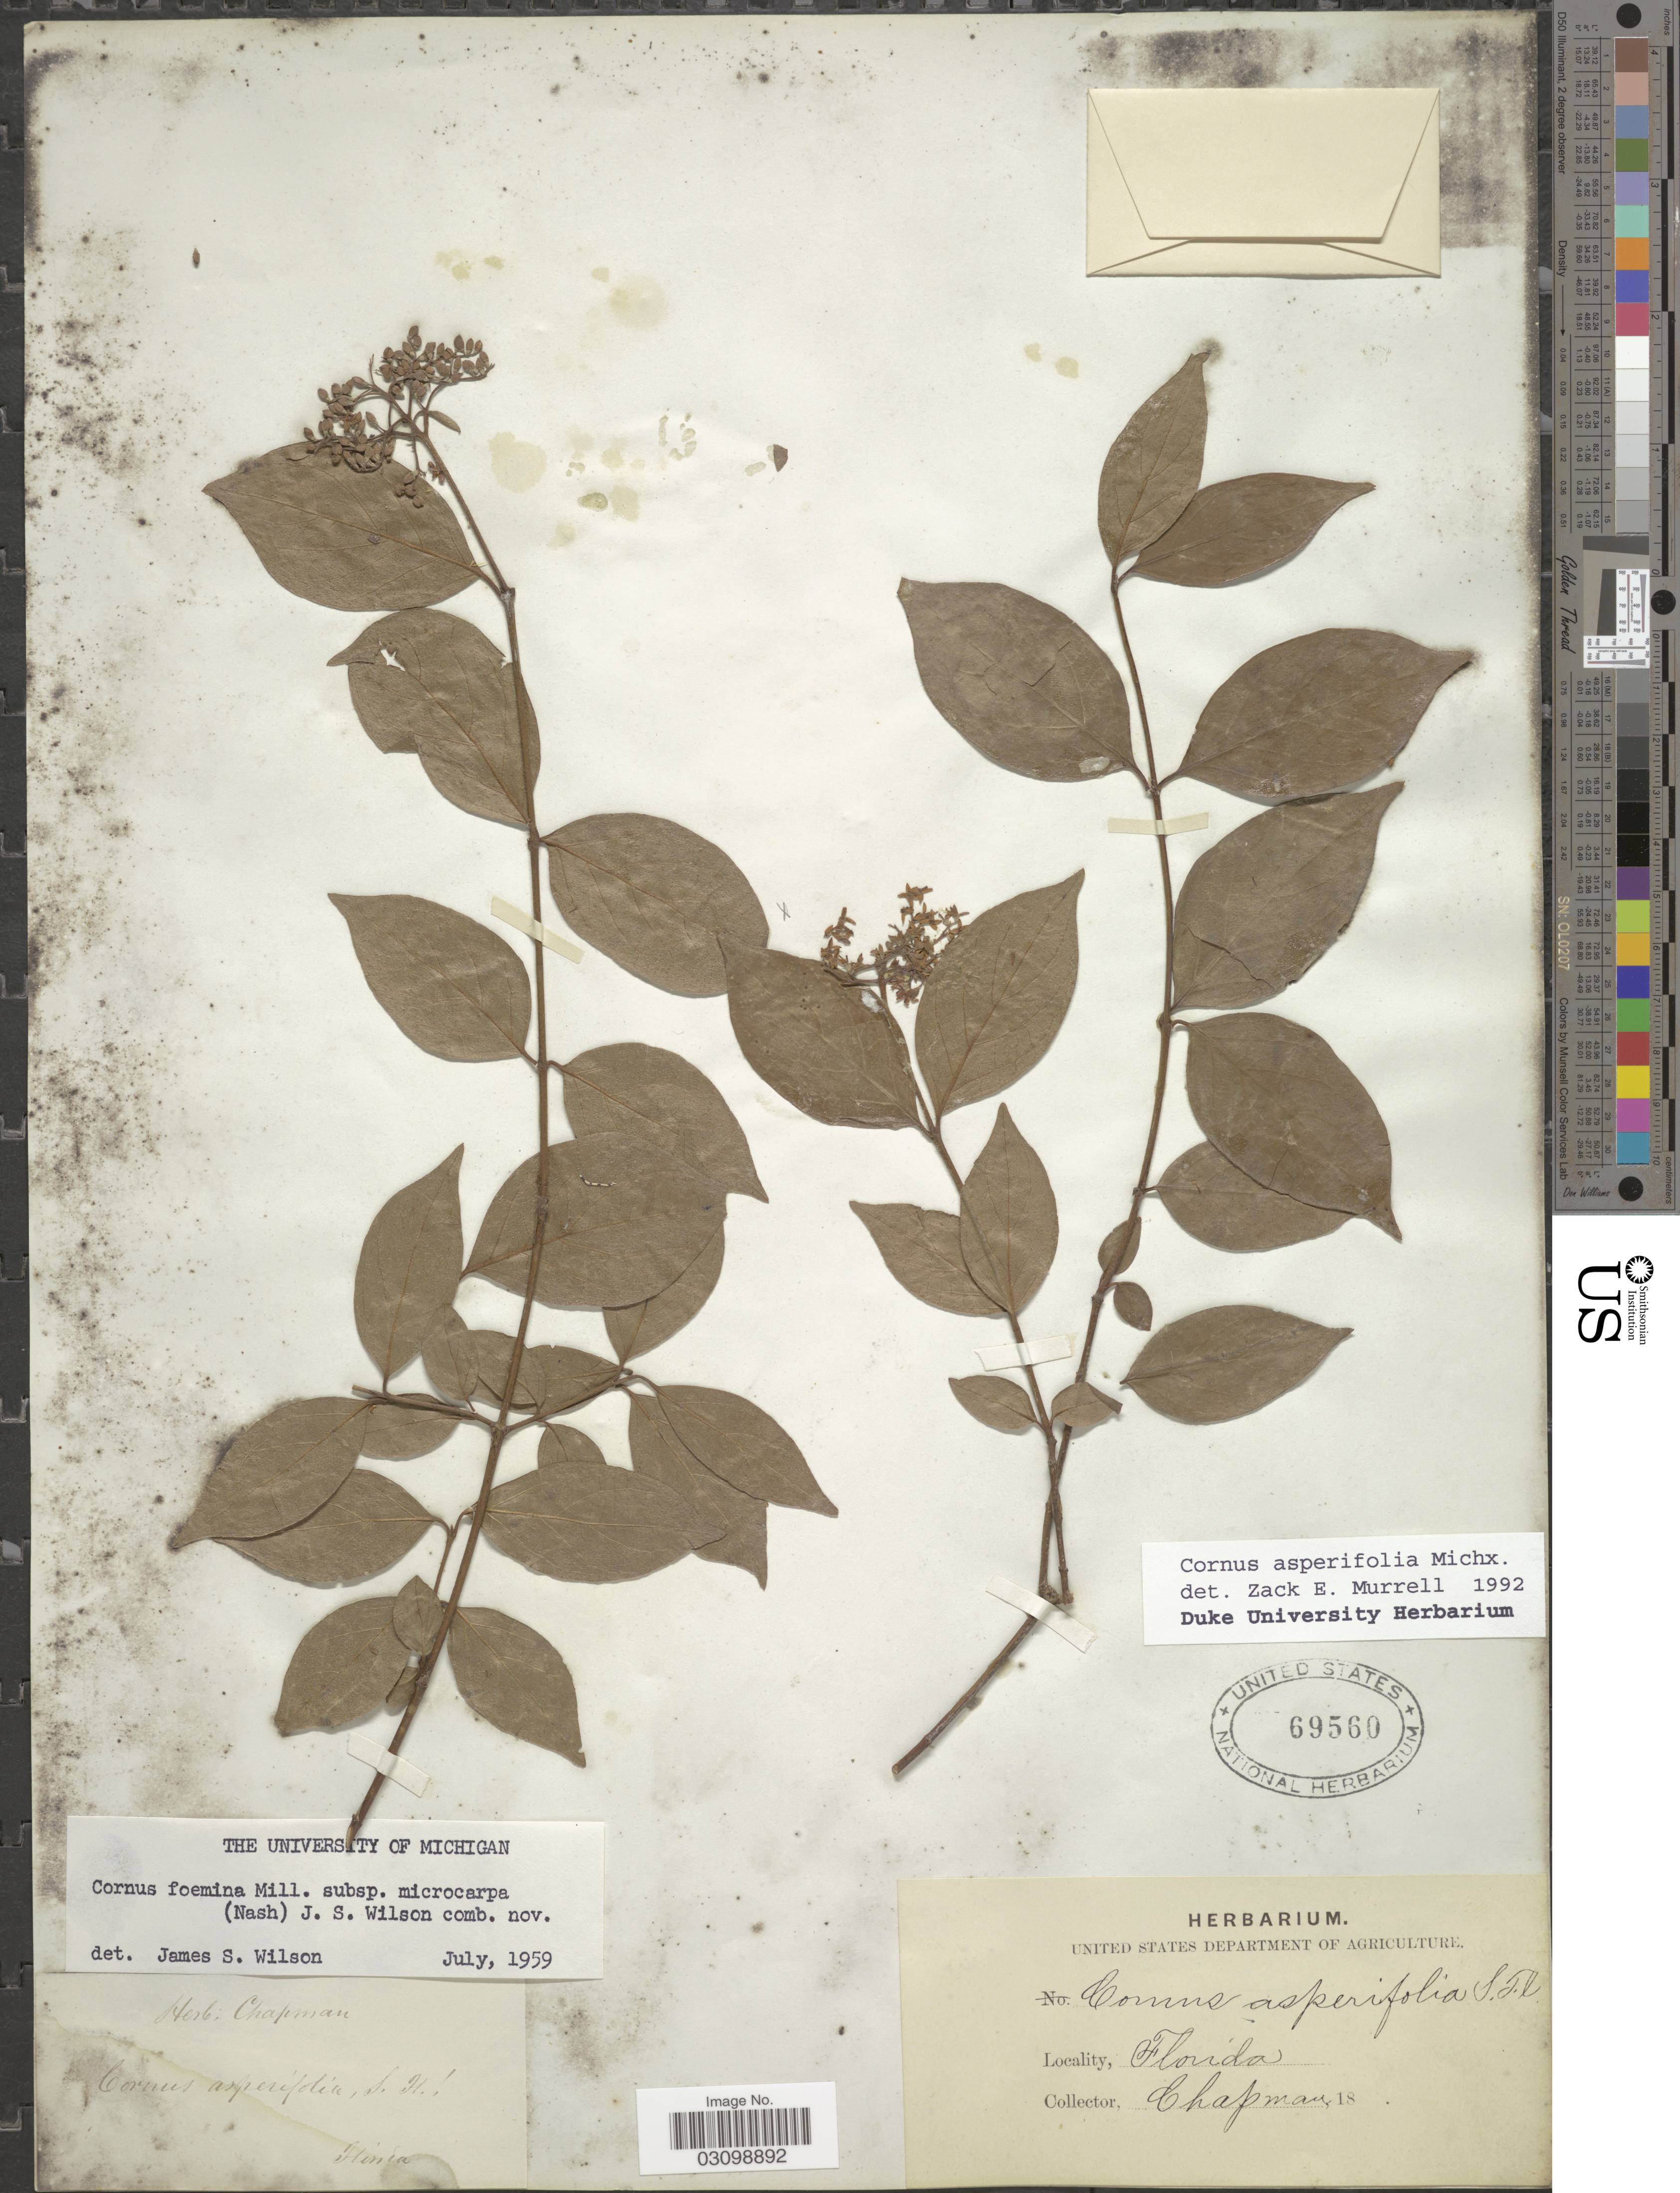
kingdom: Plantae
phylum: Tracheophyta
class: Magnoliopsida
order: Cornales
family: Cornaceae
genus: Cornus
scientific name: Cornus asperifolia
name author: Michx.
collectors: A. Chapman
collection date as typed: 18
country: United States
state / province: Florida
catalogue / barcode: US 69560